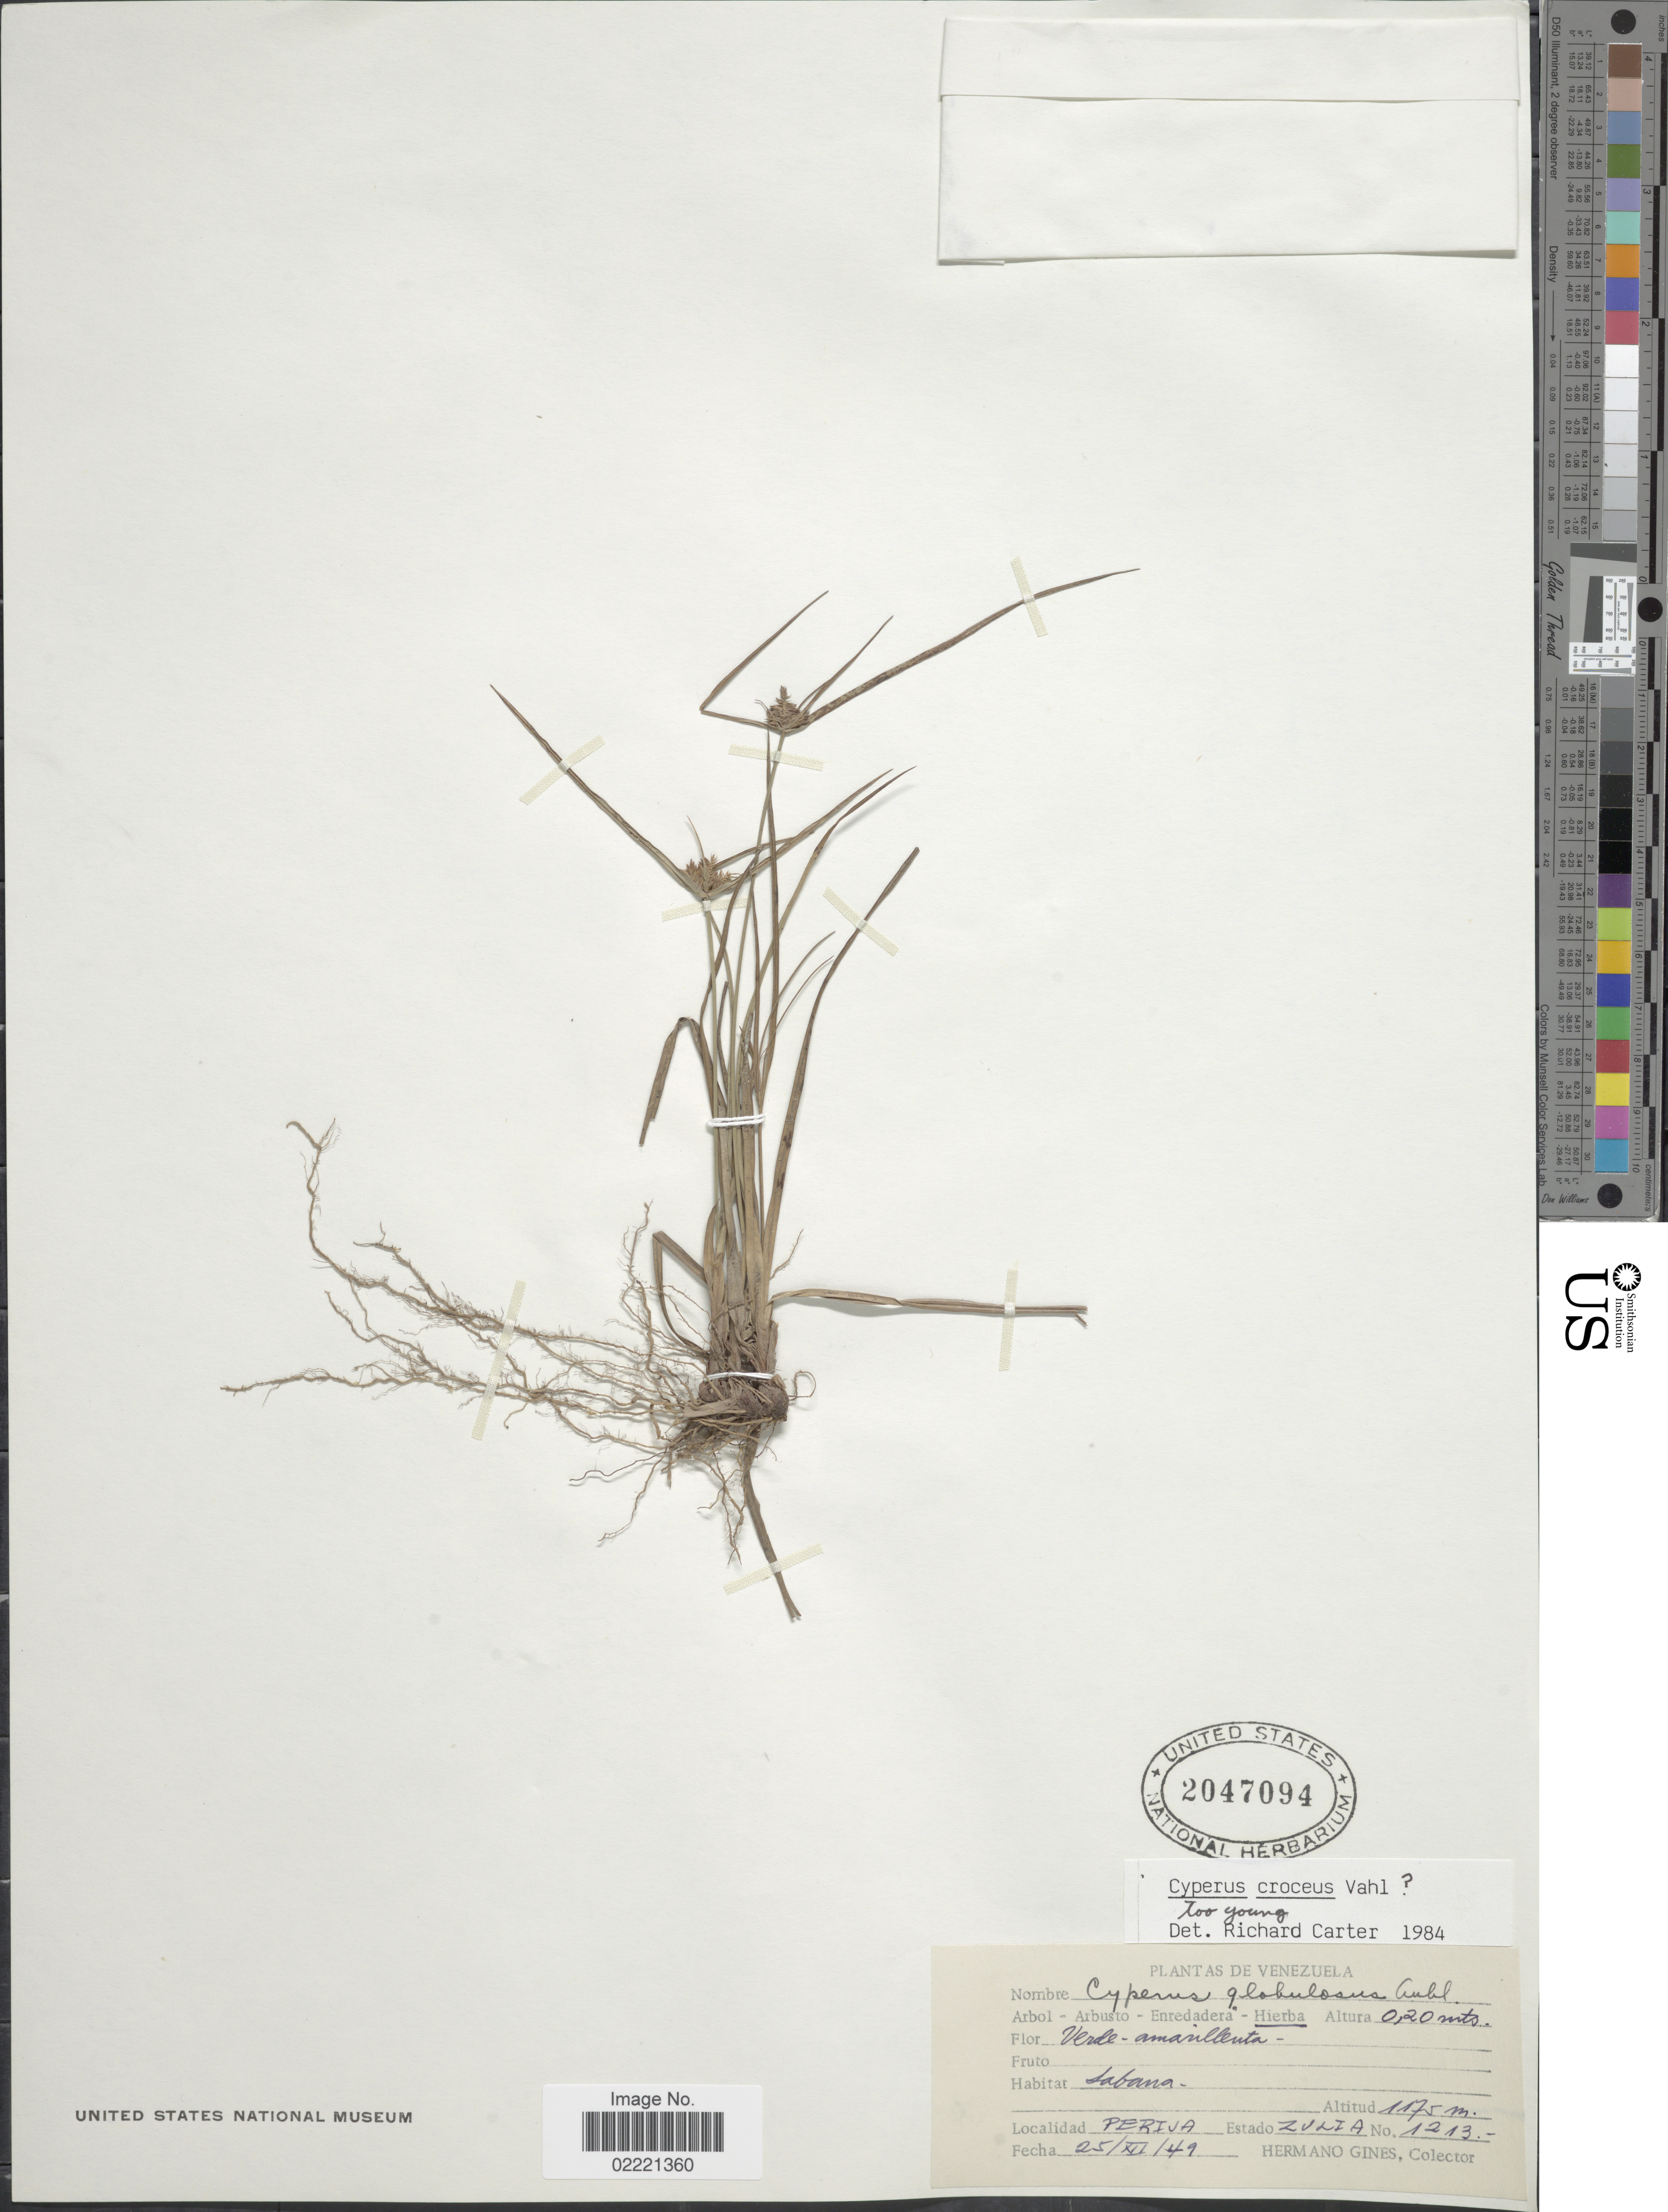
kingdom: Plantae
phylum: Tracheophyta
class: Liliopsida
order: Poales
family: Cyperaceae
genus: Cyperus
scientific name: Cyperus croceus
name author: Vahl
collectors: Bro. Gines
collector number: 1213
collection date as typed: Transcribed d/m/y: 25/12/49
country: Venezuela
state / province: Zulia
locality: Sabana, Perija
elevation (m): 1175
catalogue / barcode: US 2047094